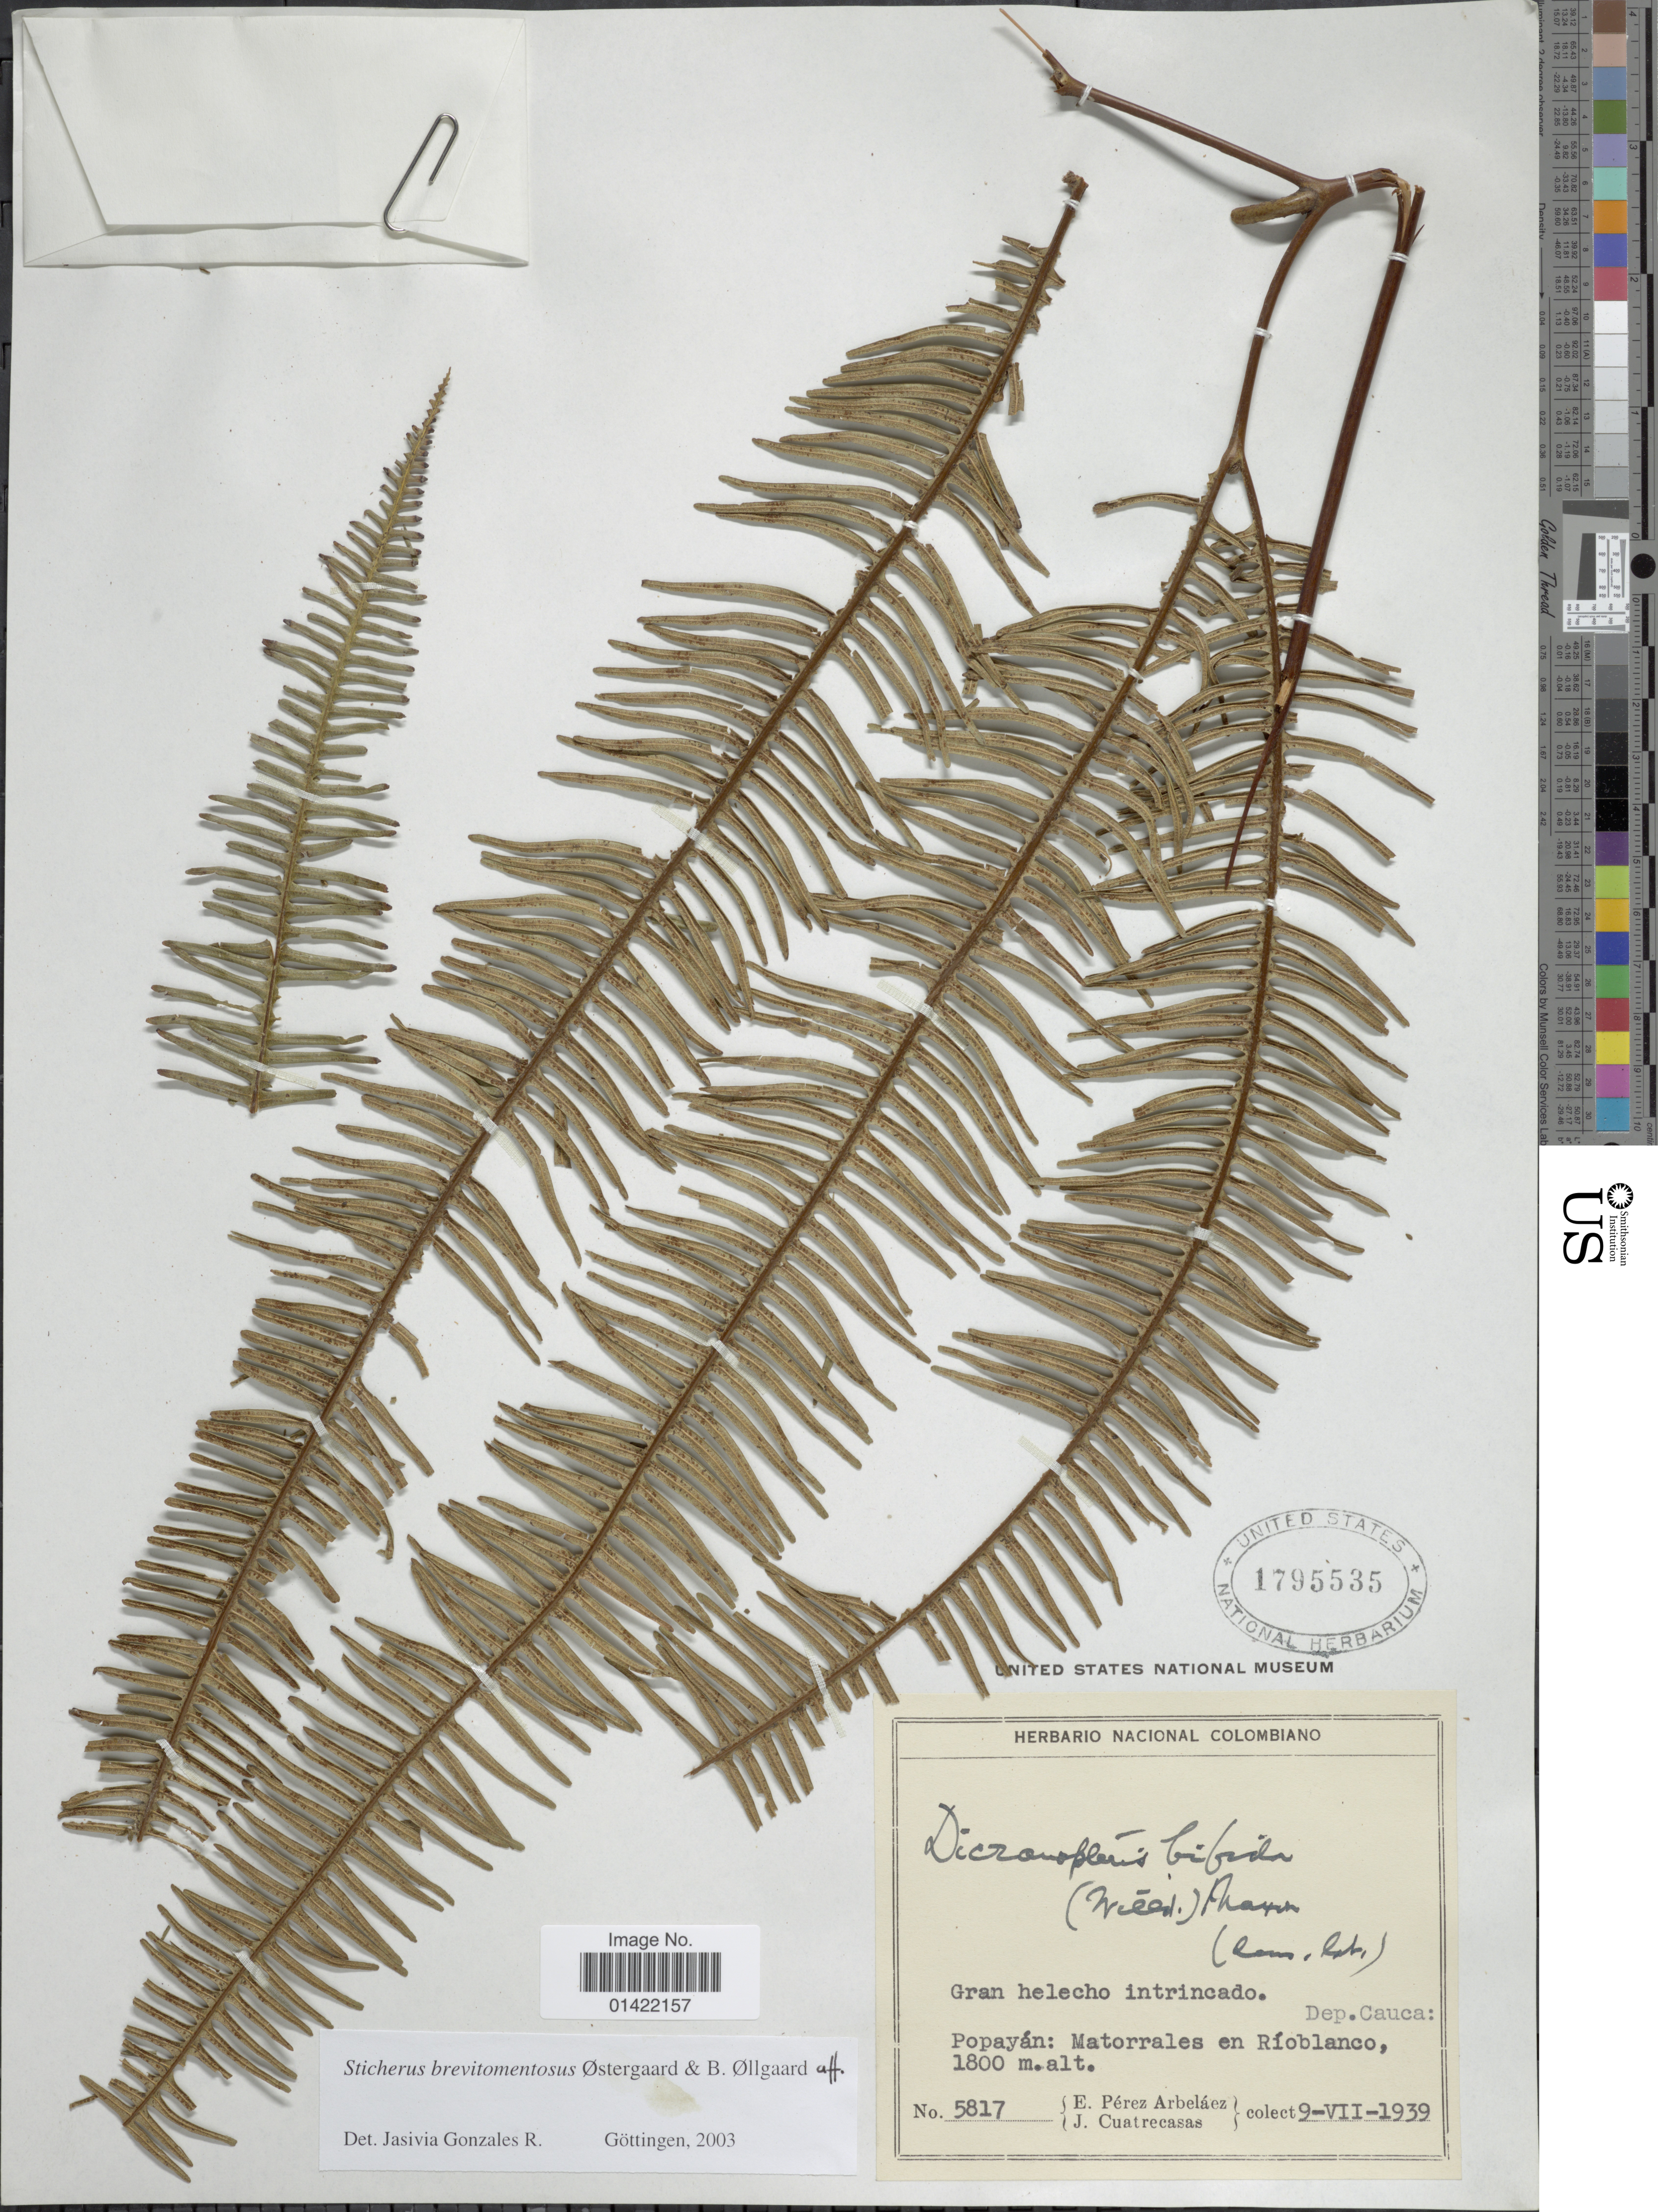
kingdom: Plantae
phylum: Tracheophyta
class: Polypodiopsida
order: Gleicheniales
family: Gleicheniaceae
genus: Sticherus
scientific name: Sticherus brevitomentosus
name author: Østerg. & B. Øllg.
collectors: E. Pérez Arbeláez & J. Cuatrecasas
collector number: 5817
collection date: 1939-07-09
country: Colombia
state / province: Cauca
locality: Dep. Cauca: Popayan: Matorrales en Rioblanco.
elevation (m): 1800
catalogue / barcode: US 1795535